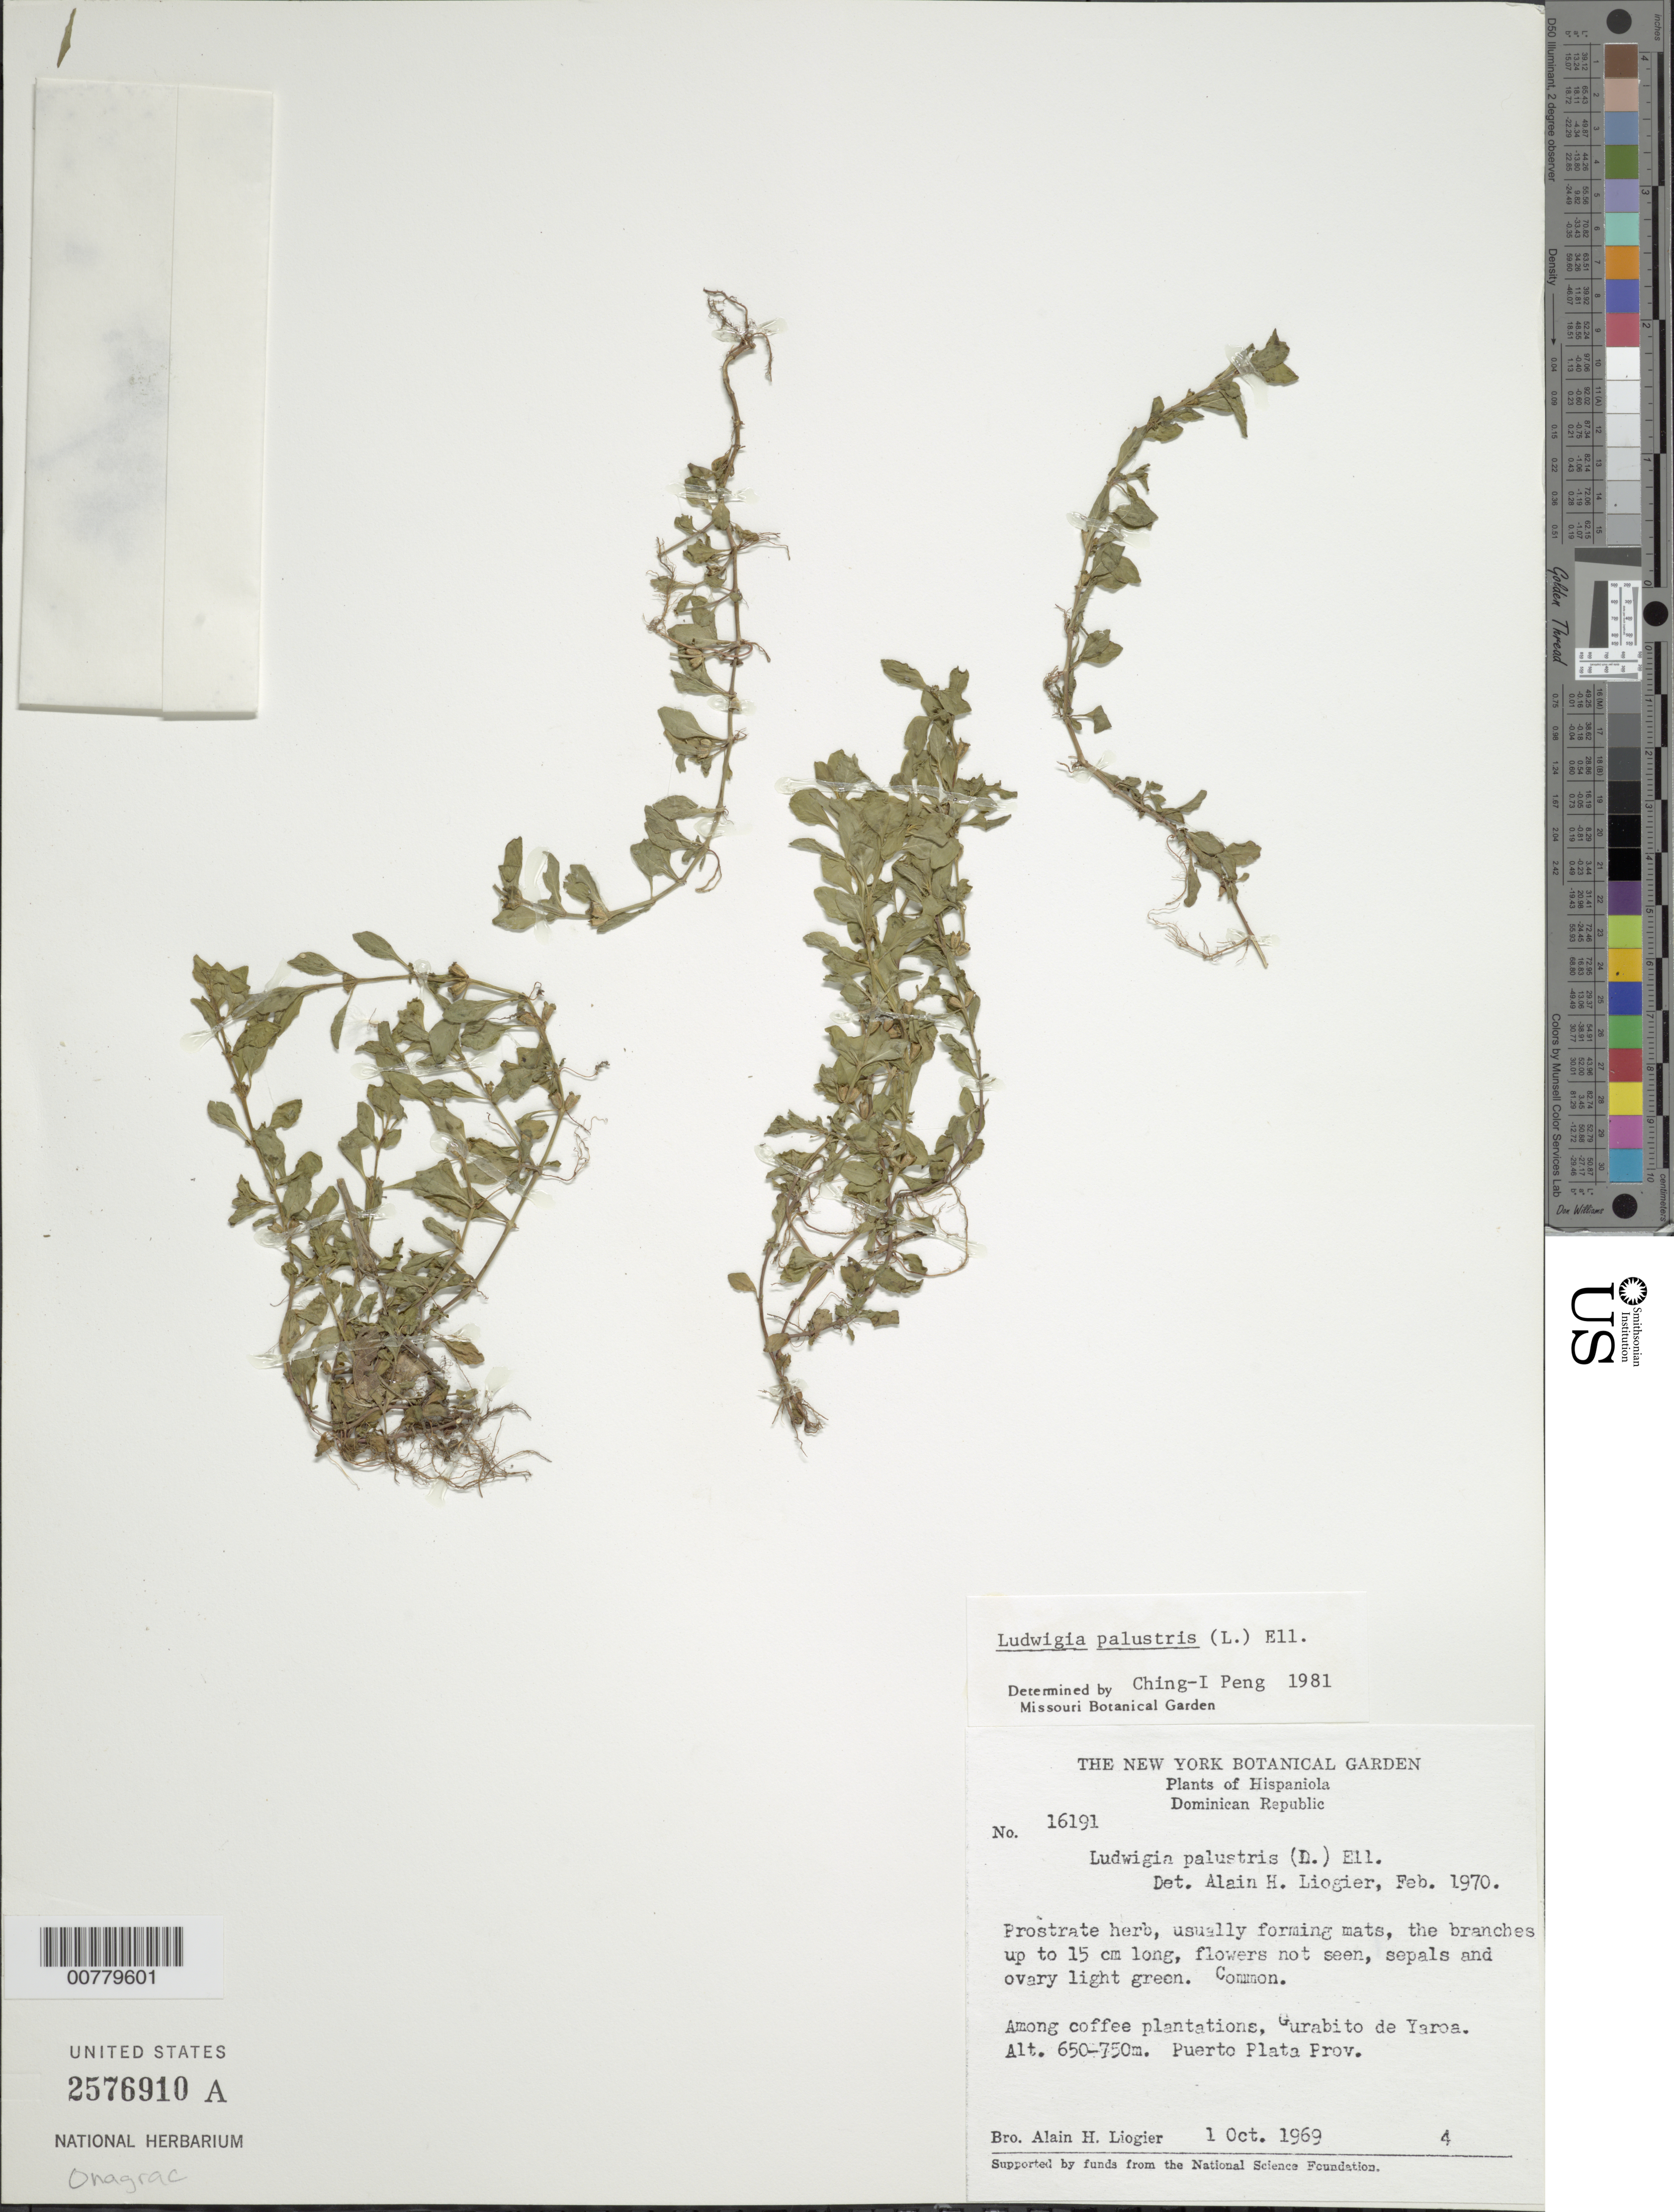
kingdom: Plantae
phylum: Tracheophyta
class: Magnoliopsida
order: Myrtales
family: Onagraceae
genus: Ludwigia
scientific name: Ludwigia palustris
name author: (L.) Elliott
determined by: Peng, Ching-I, (HAST), Academia Sinica (TAIWAN)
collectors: A. H. Liogier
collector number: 16191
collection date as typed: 01 Oct 1969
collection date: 1969-10-01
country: Dominican Republic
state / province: Puerto Plata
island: Hispaniola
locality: Gurabito de Yaroa.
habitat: Among coffee platations.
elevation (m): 650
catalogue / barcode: US 2576910A